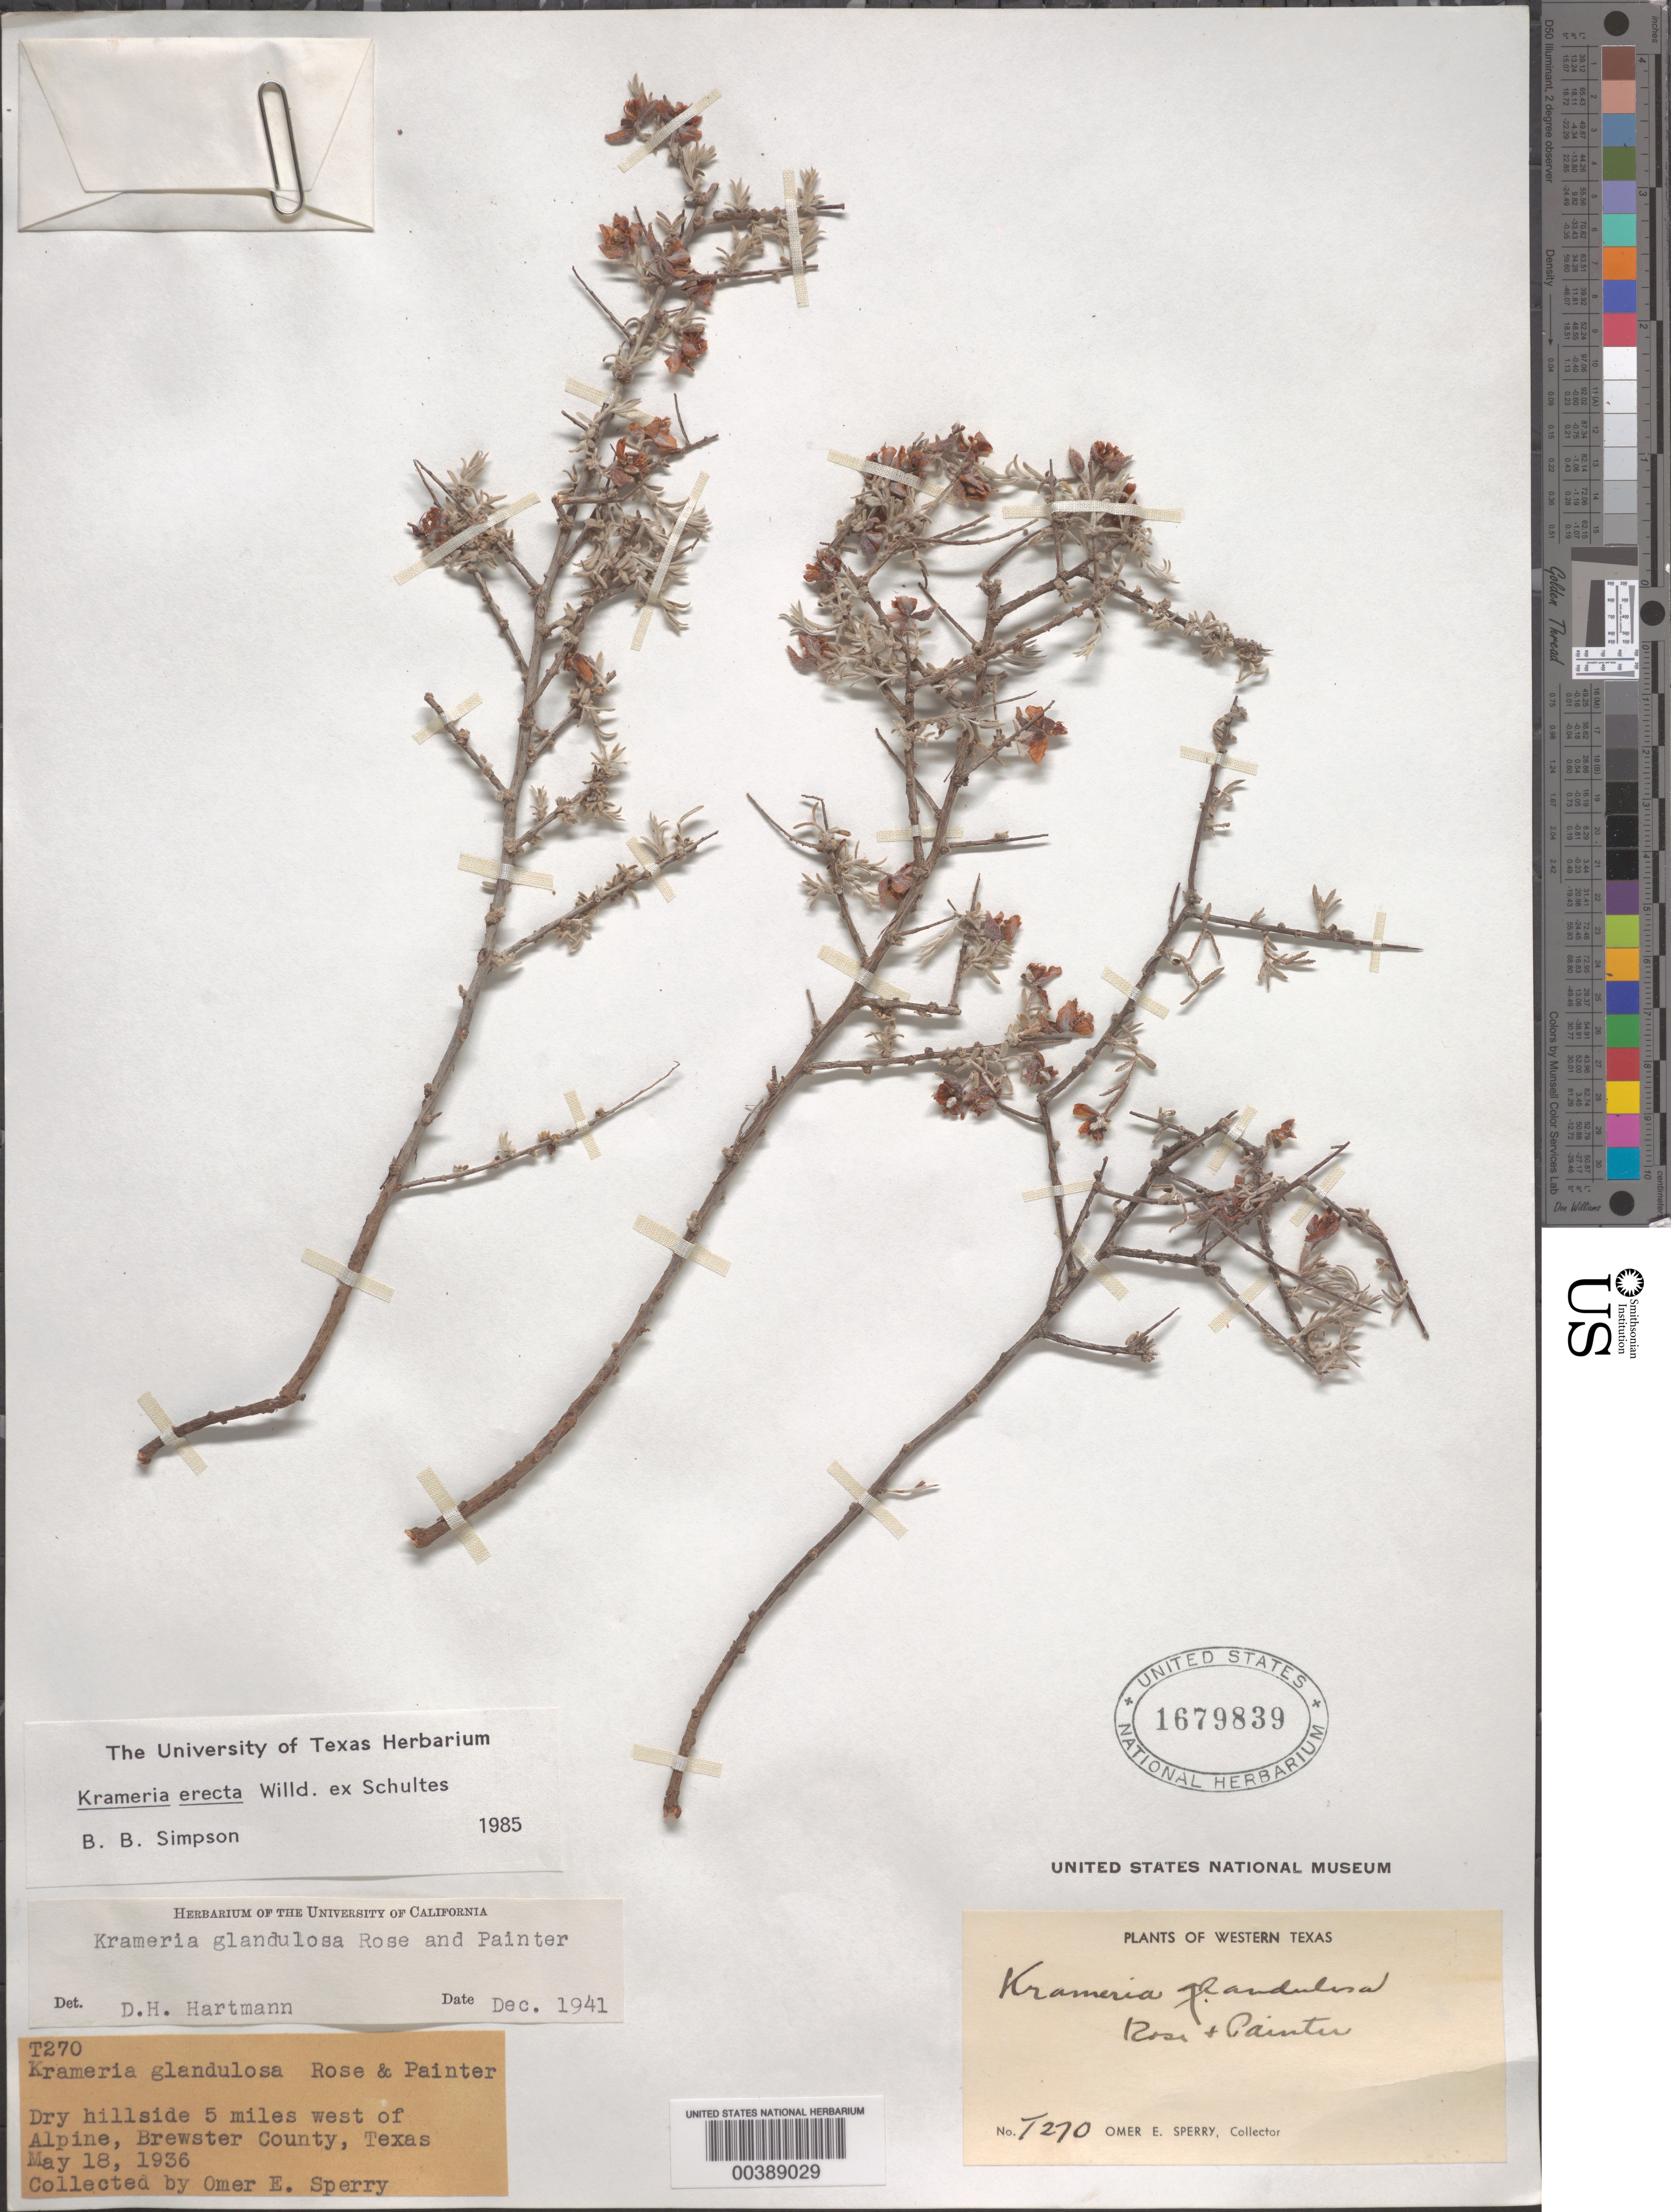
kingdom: Plantae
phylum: Tracheophyta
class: Magnoliopsida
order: Zygophyllales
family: Krameriaceae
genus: Krameria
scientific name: Krameria glandulosa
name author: Rose & J.H. Painter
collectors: O. E. Sperry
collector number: T270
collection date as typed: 18 May 1936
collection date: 1936-05-18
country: United States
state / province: Texas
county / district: Brewster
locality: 5 mi w of alpine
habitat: Dry hillsides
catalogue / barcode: US 1679839